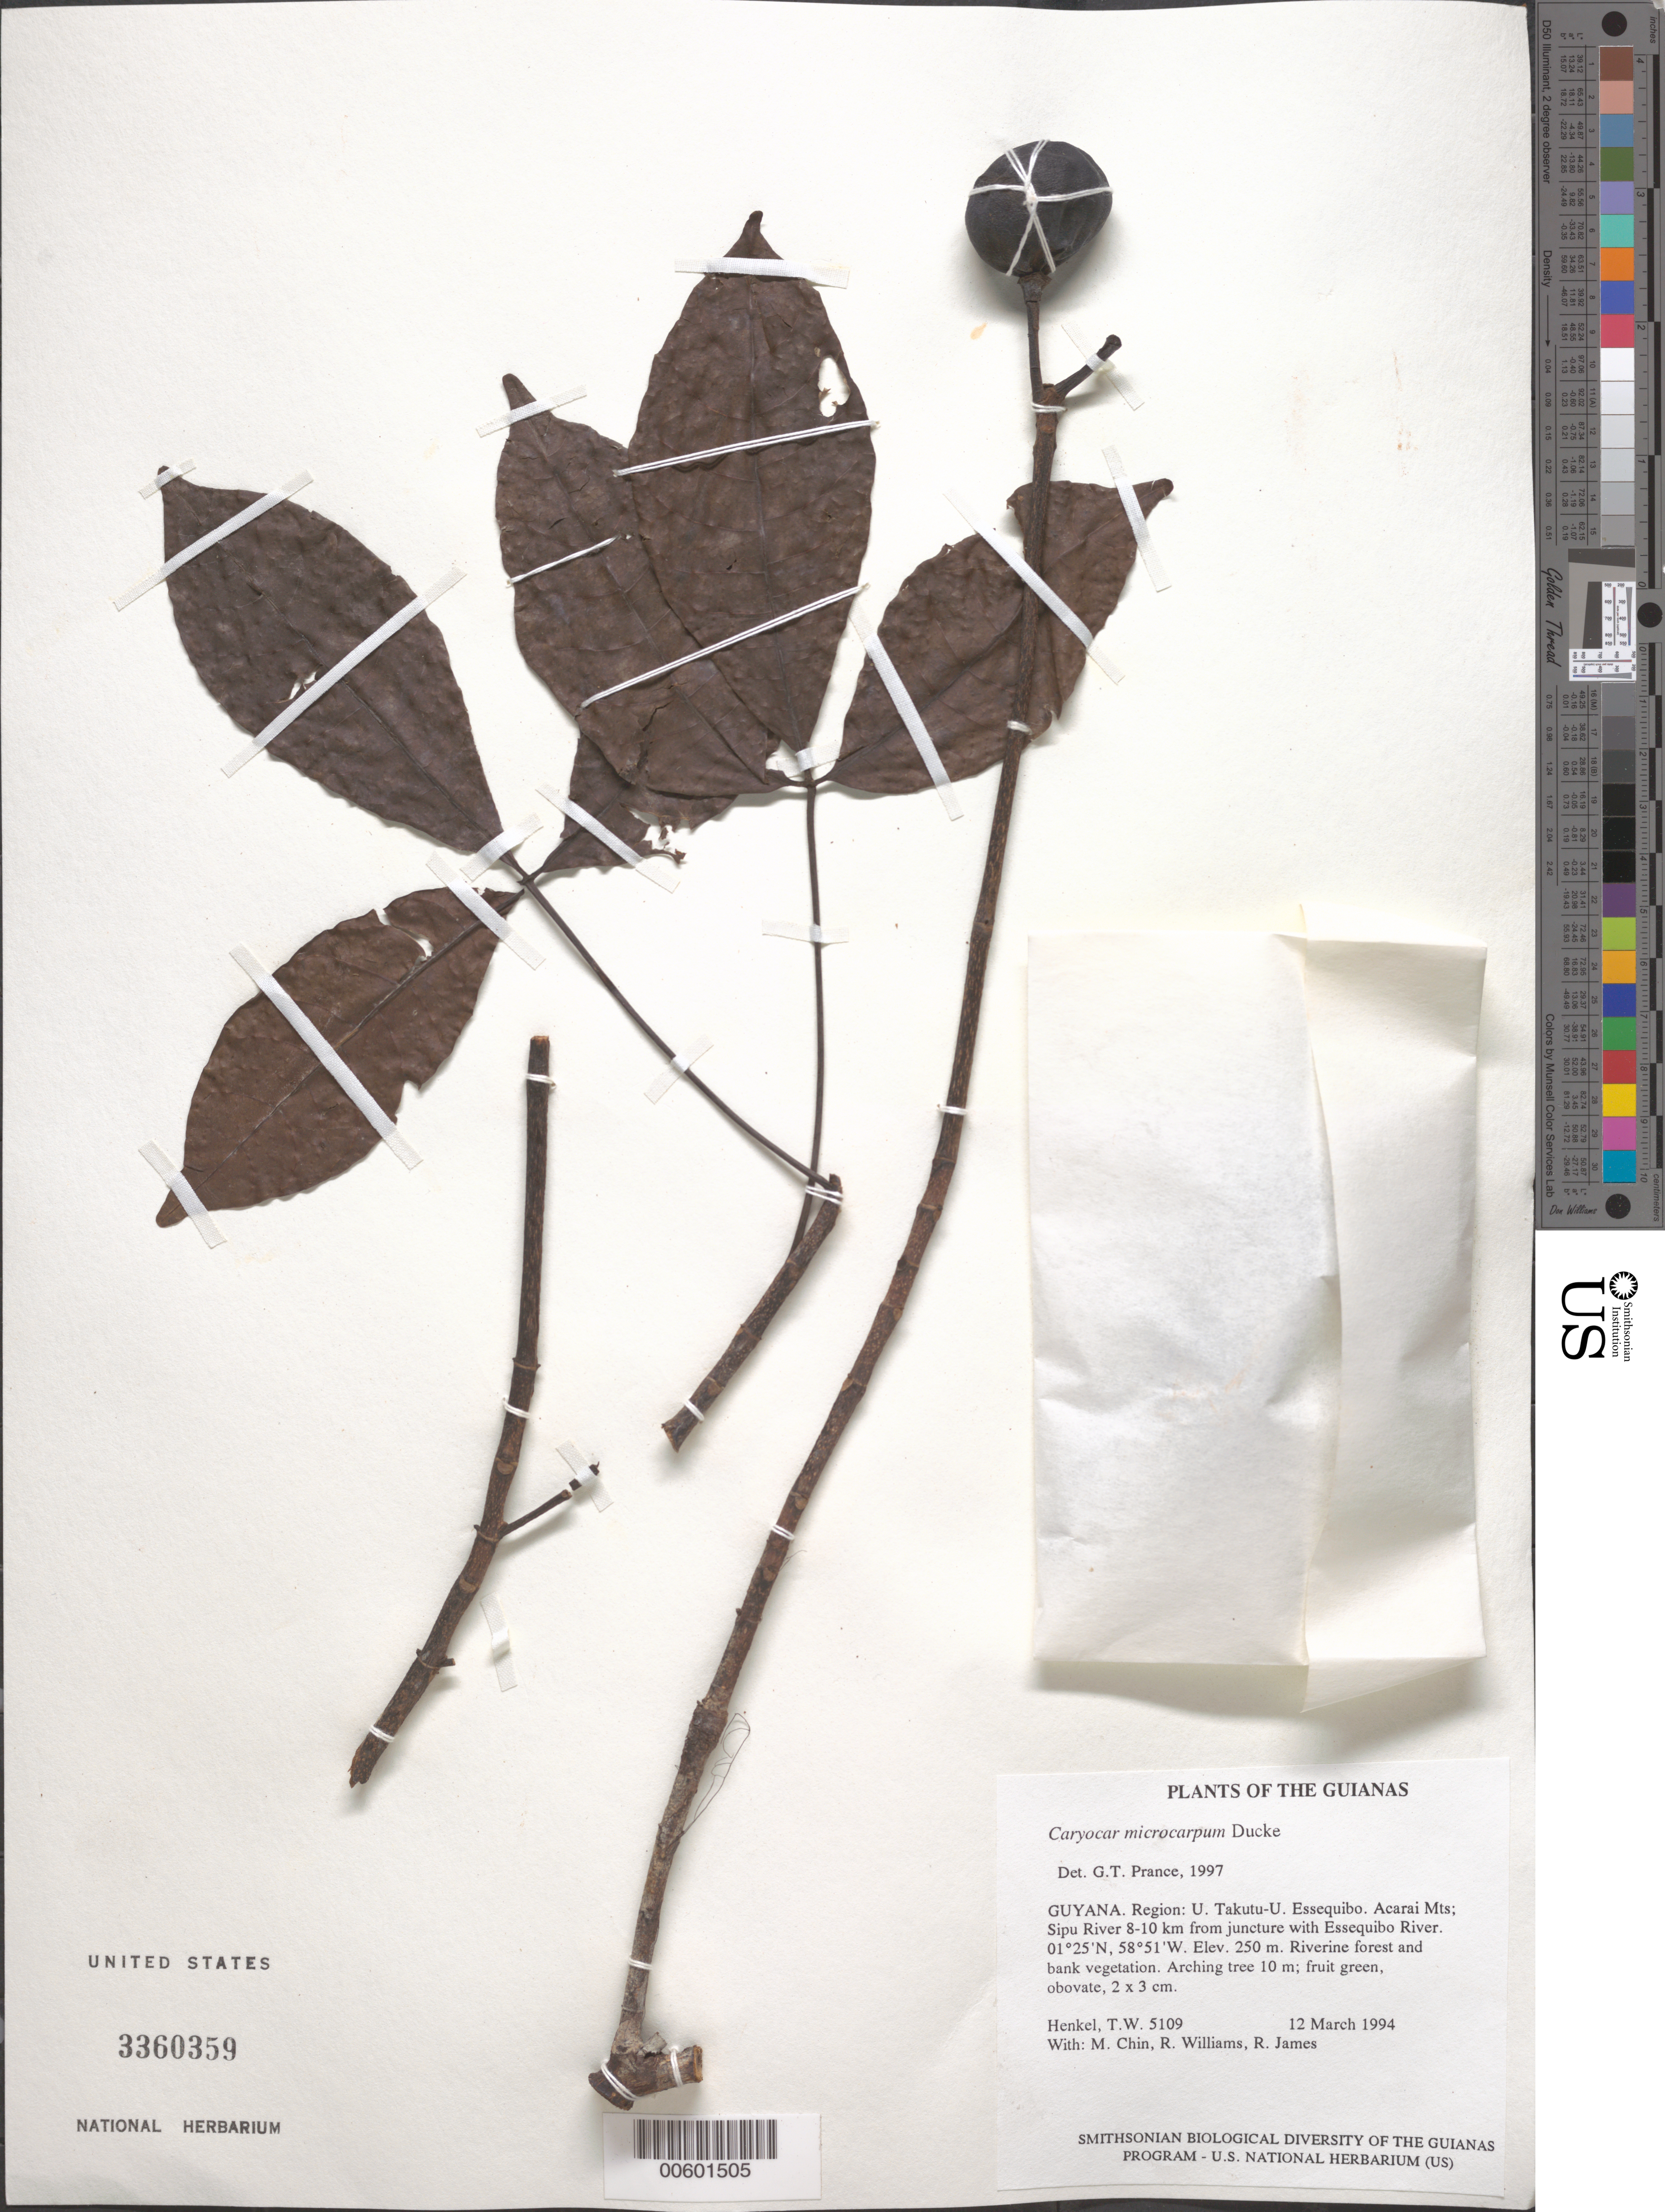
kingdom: Plantae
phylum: Tracheophyta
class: Magnoliopsida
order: Malpighiales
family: Caryocaraceae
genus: Caryocar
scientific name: Caryocar microcarpum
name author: Ducke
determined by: Prance, G. T.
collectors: T. Henkel, M. Chin, R. Williams & R. James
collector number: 5109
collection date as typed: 12 March 1994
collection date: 1994-03-12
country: Guyana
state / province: U. Takutu-U. Essequibo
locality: Acarai Mts; Sipu River 8-10 km from juncture with Essequibo River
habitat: Riverine forest and bank vegetation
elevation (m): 250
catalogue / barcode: US 3360359